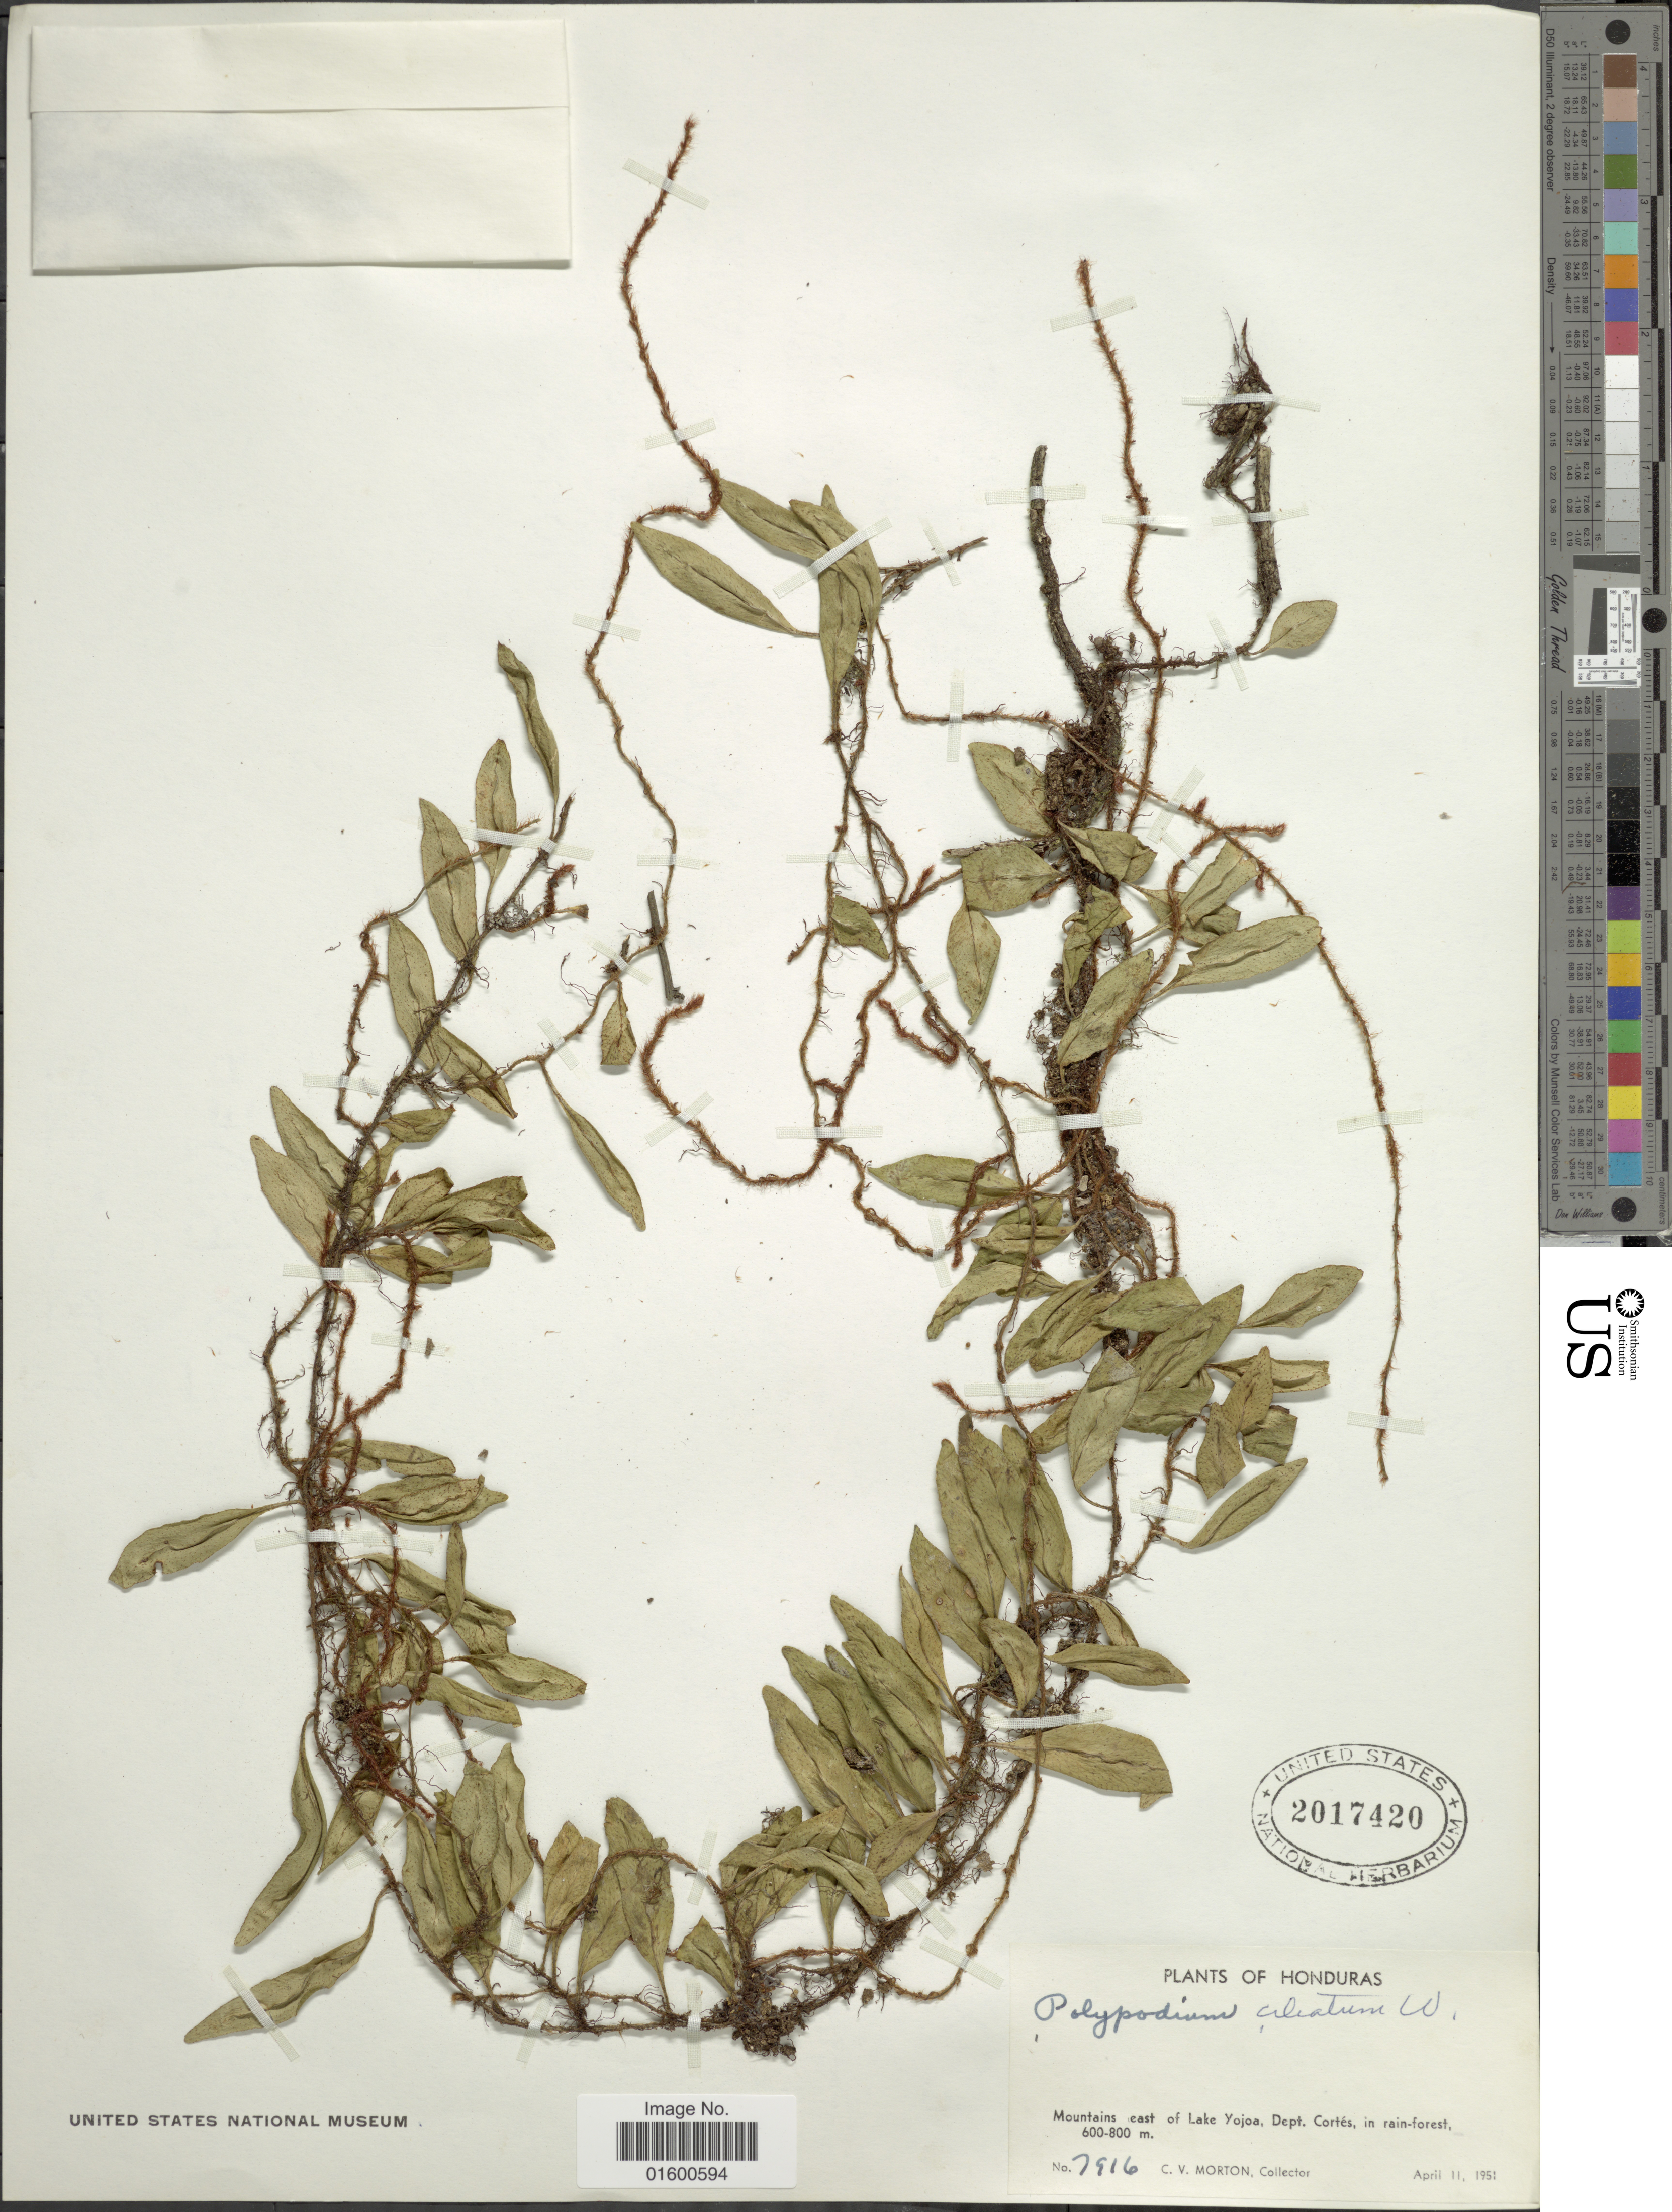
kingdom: Plantae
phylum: Tracheophyta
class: Polypodiopsida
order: Polypodiales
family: Polypodiaceae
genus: Microgramma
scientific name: Microgramma reptans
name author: (Cav.) A.R. Sm.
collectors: C. V. Morton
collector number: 7916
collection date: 1951-04-11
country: Honduras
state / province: Cortés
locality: Mountains east of Lake Yojoa, Dept. Cortes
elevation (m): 600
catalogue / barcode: US 2017420